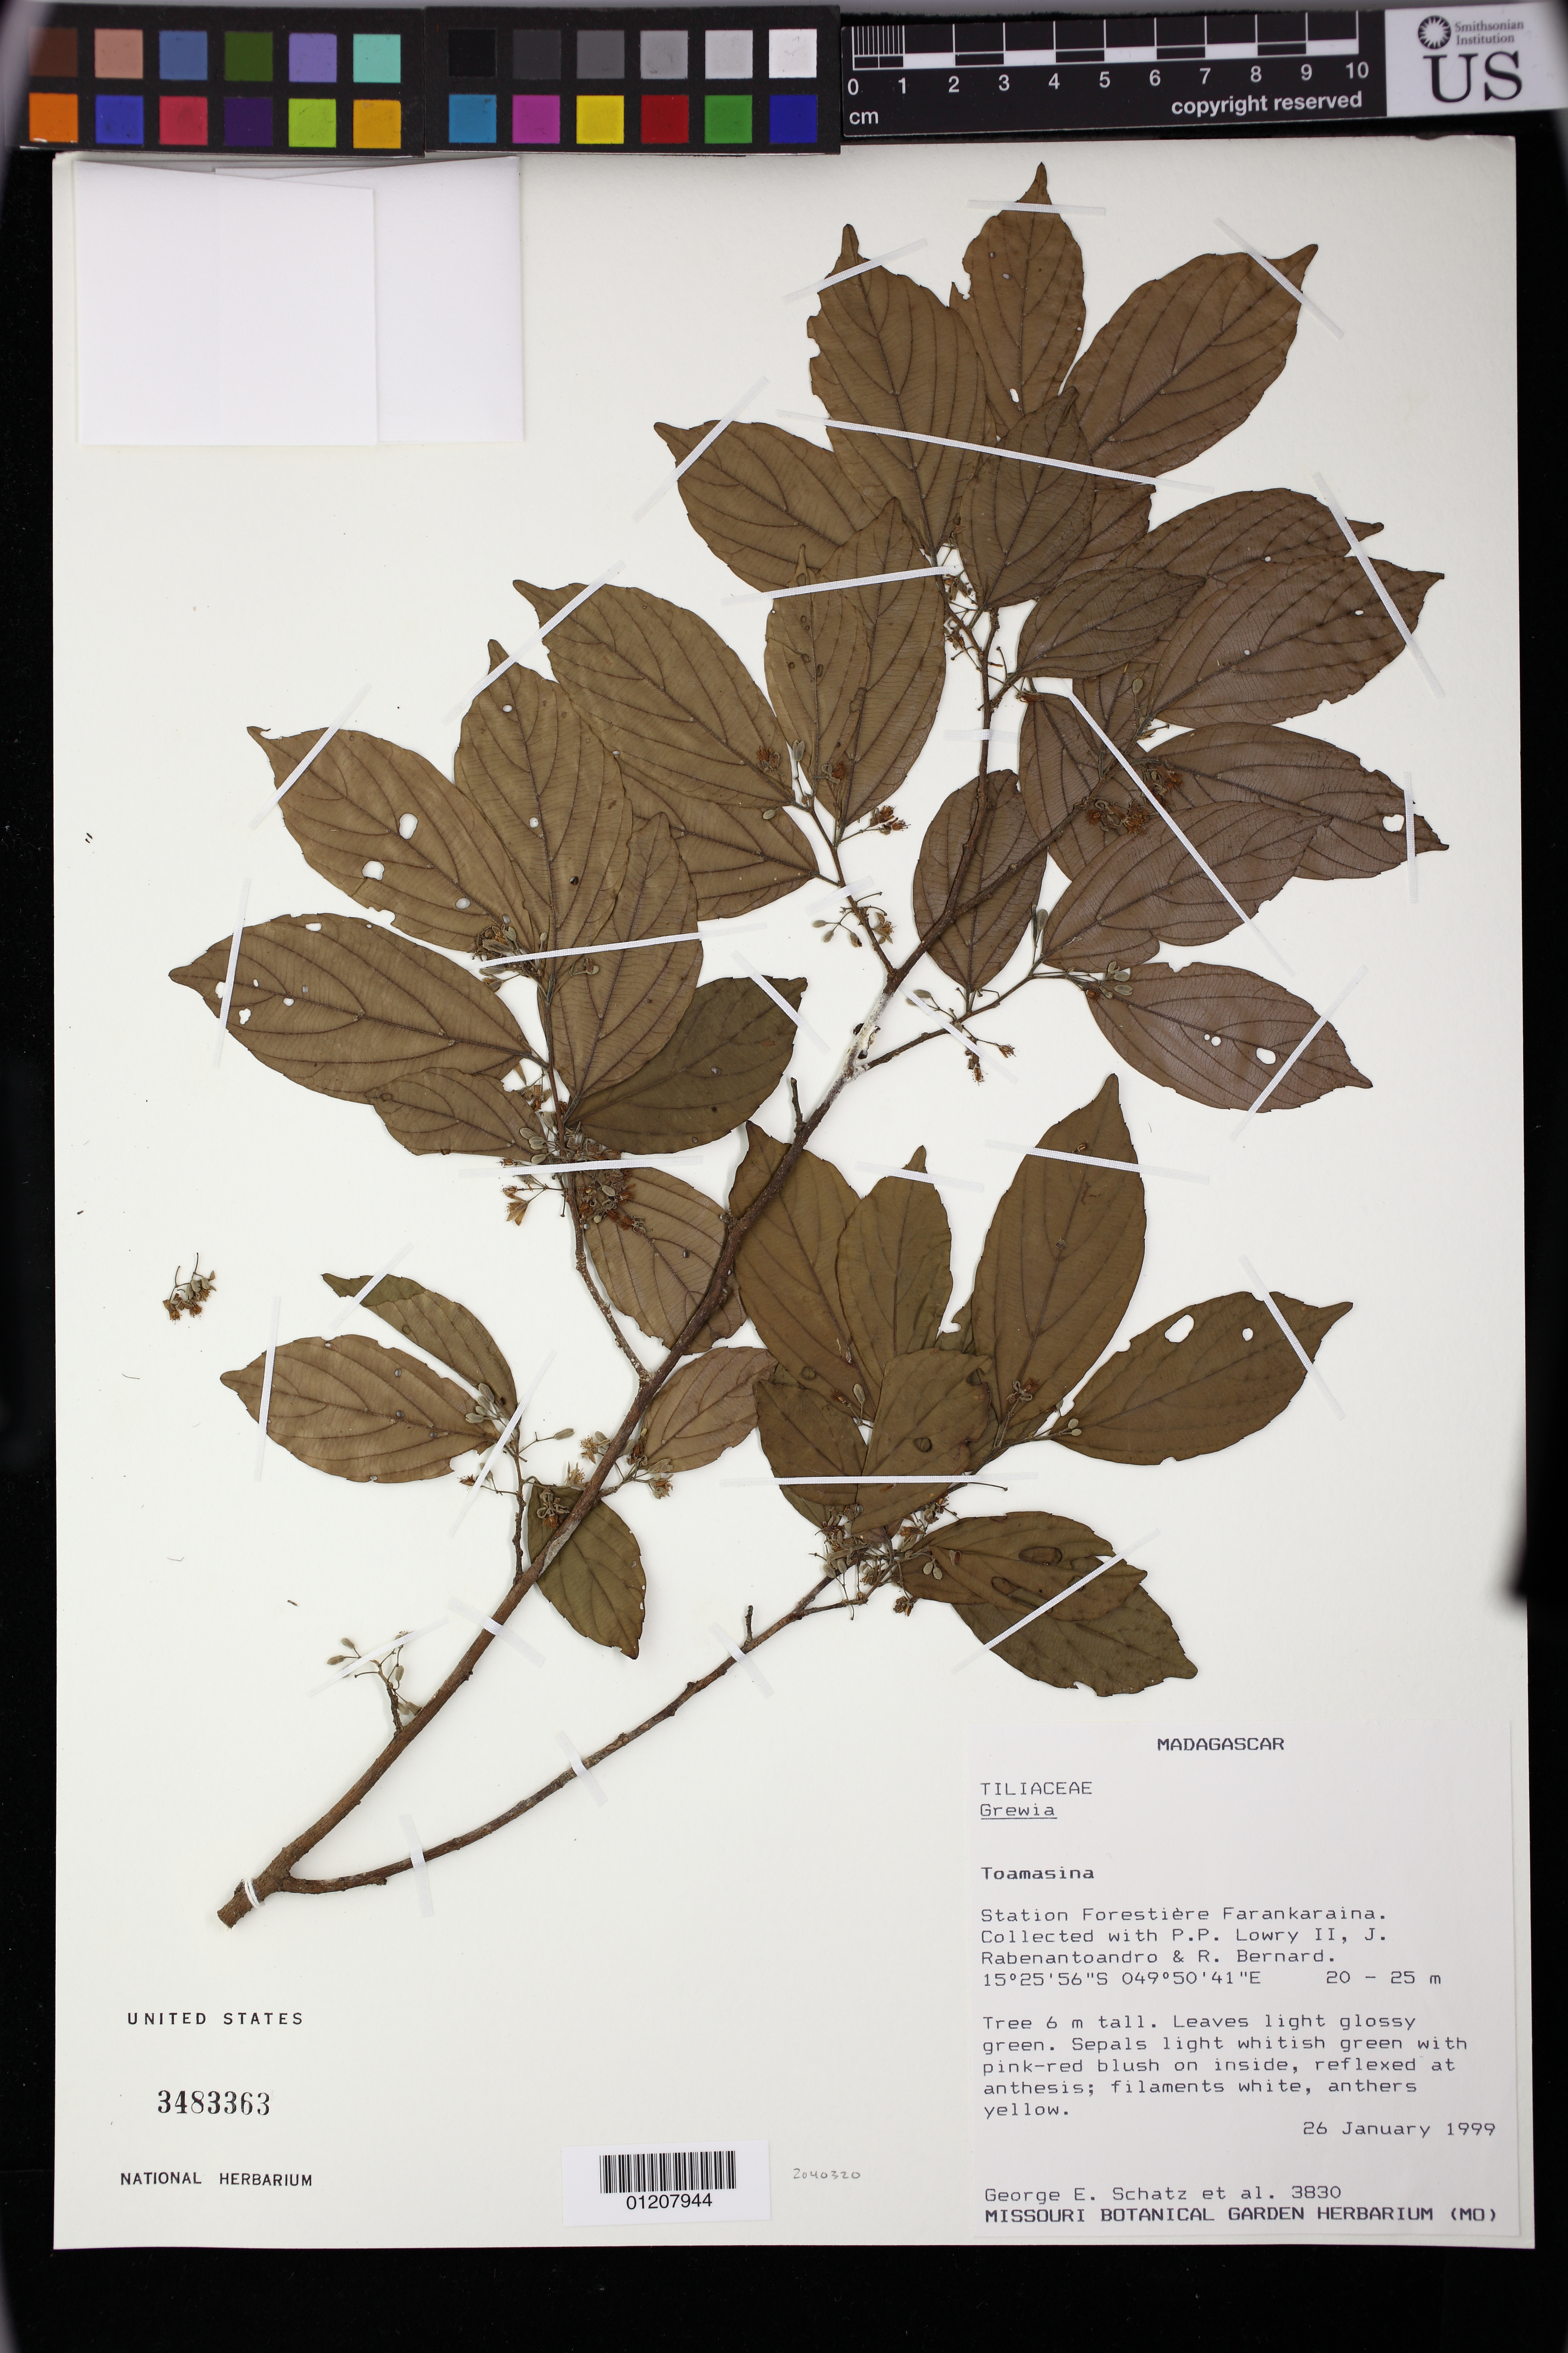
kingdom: Plantae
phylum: Tracheophyta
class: Magnoliopsida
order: Malvales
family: Malvaceae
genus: Grewia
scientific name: Grewia brideliifolia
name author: Baill.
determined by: Jourdain-Fievet, L.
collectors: G. Schatz, P. P. Lowry, J. Rabenantoandro & R. Bernard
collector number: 3830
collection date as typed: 26 Jan 1999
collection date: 1999-01-26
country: Madagascar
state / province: Analanjirofo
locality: Toamasina: Station Forestiere Farankaraina.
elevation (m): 20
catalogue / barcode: US 3483363